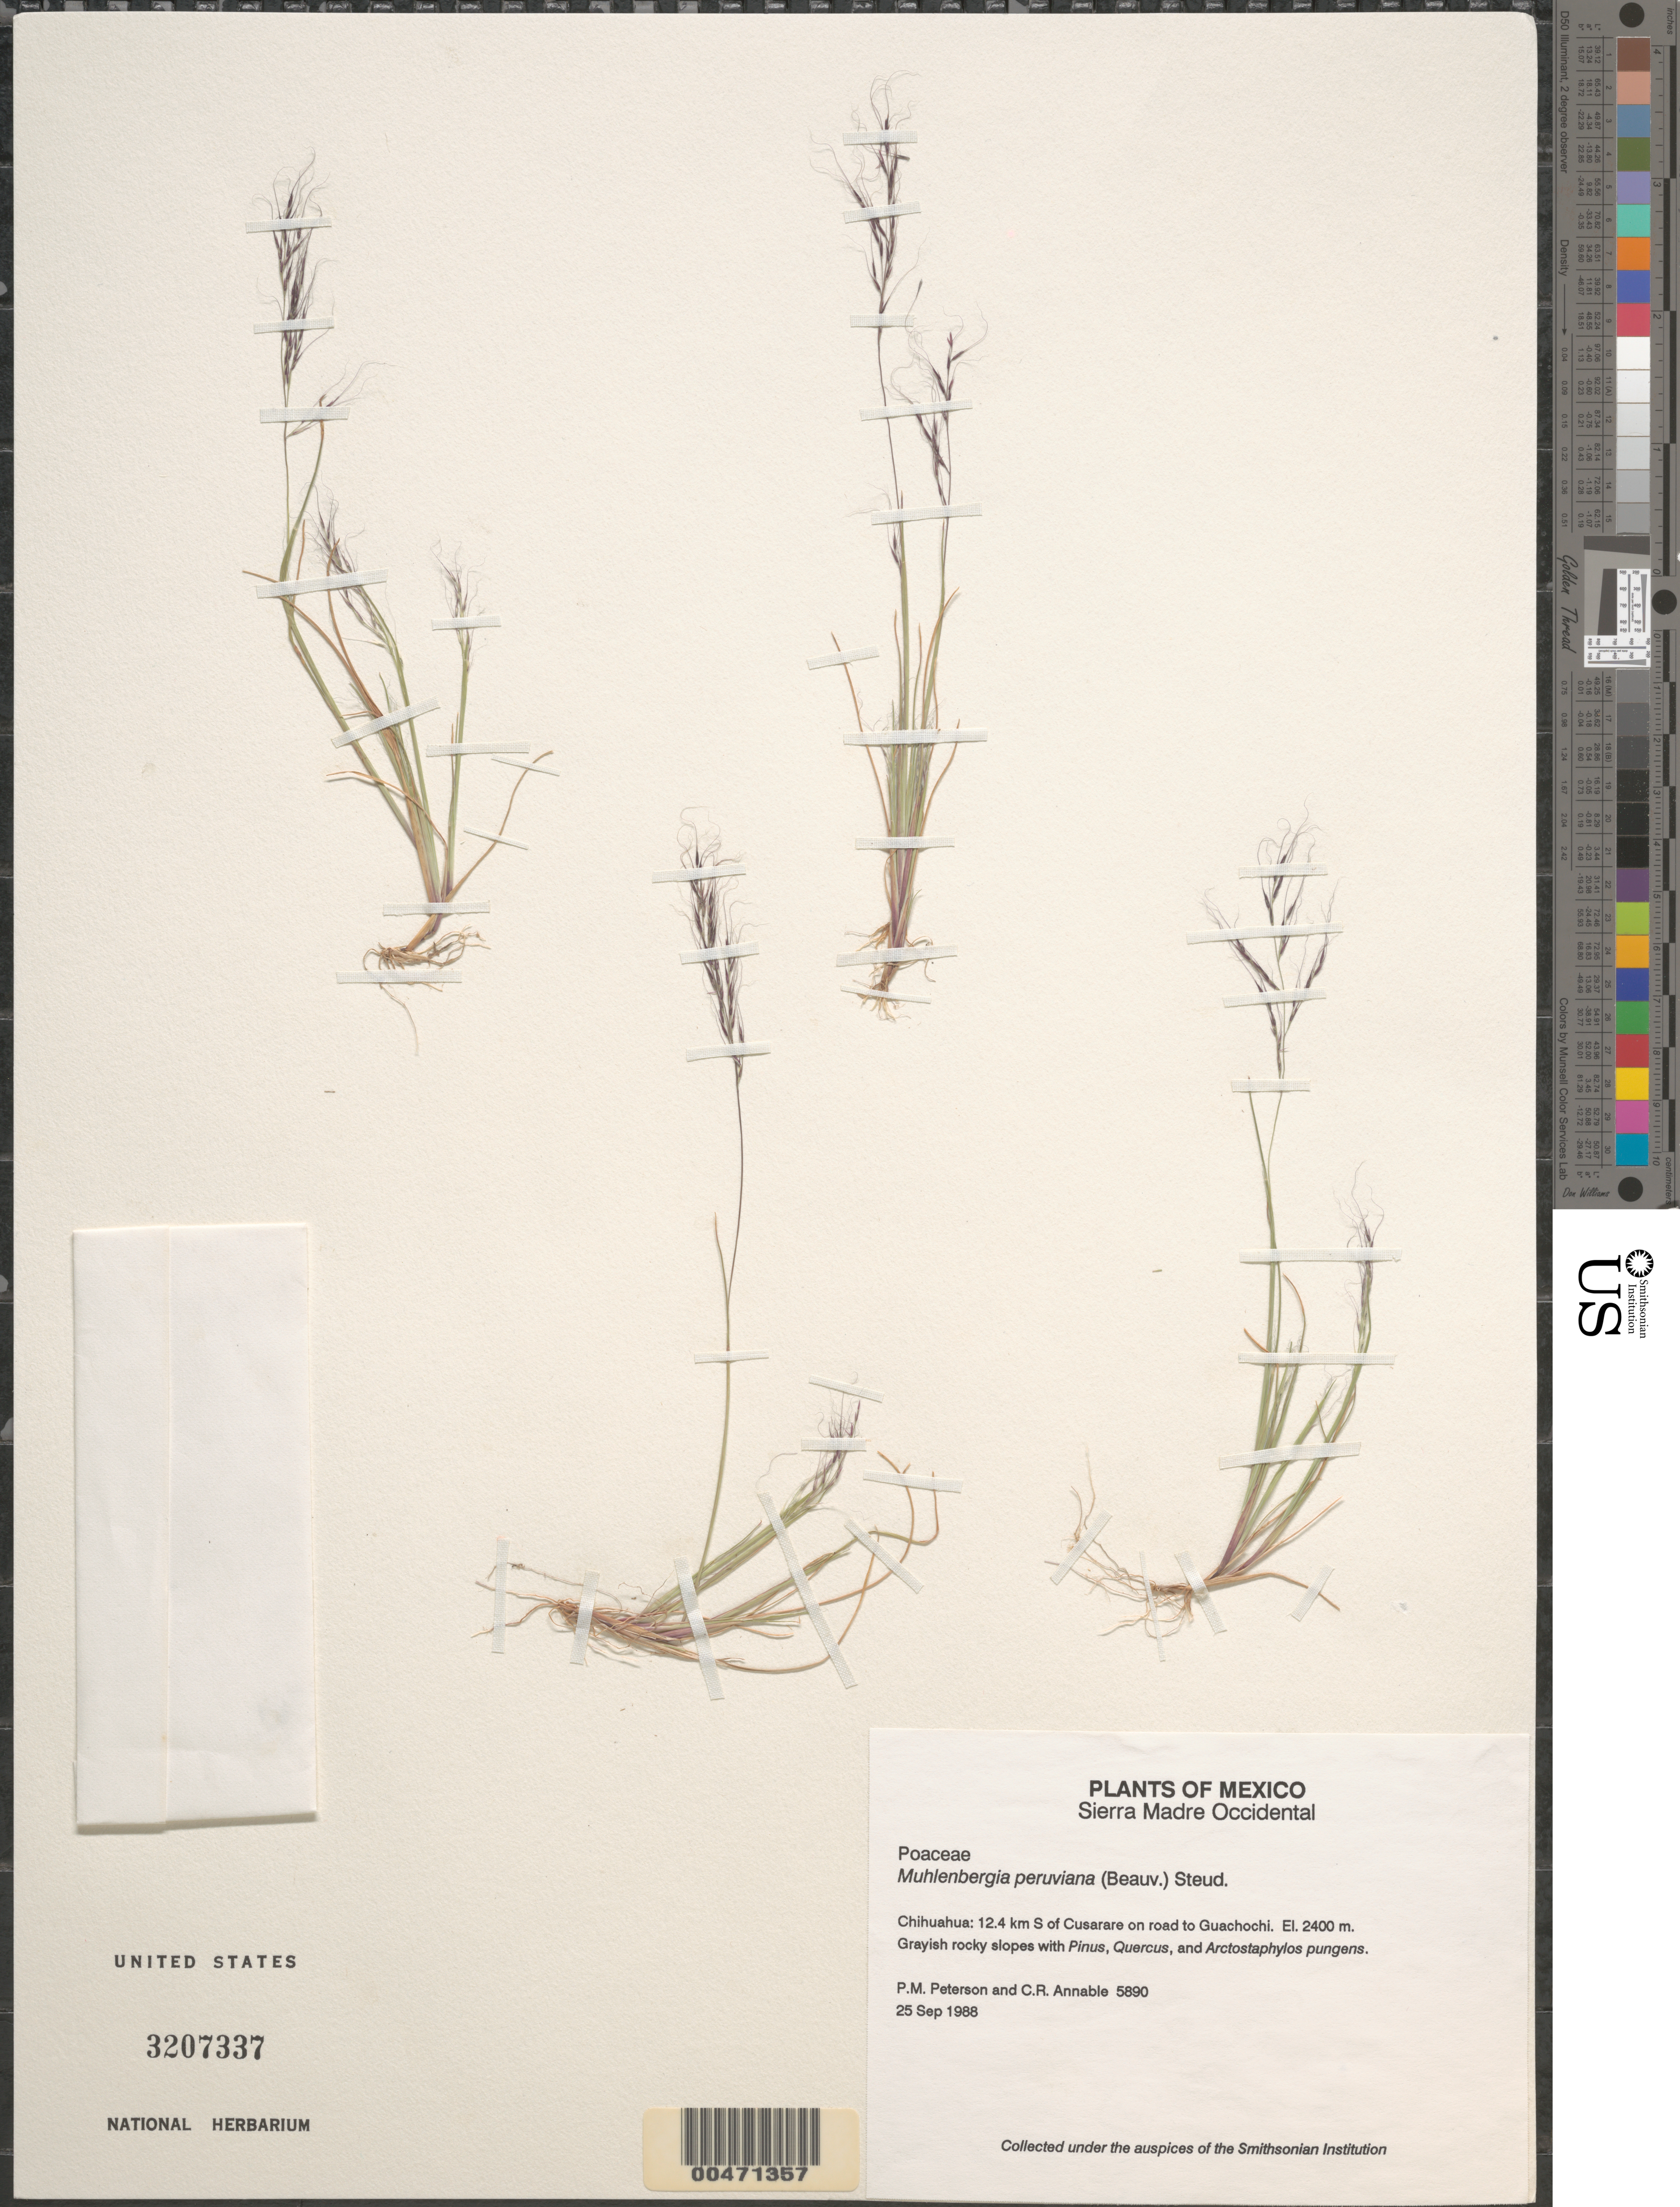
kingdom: Plantae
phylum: Tracheophyta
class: Liliopsida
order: Poales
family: Poaceae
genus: Muhlenbergia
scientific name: Muhlenbergia peruviana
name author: (P. Beauv.) Steud.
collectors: P. M. Peterson & C. R. Annable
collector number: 05890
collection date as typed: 25 Sep 1988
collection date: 1988-09-25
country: Mexico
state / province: Chihuahua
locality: Sierra Madre Occidental, 12.4 km S of Cusarare on road to Guachochi.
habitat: Grayish rocky slopes with Pinus, Quercus, and Arctostaphylos pungens.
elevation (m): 2400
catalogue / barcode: US 3207337